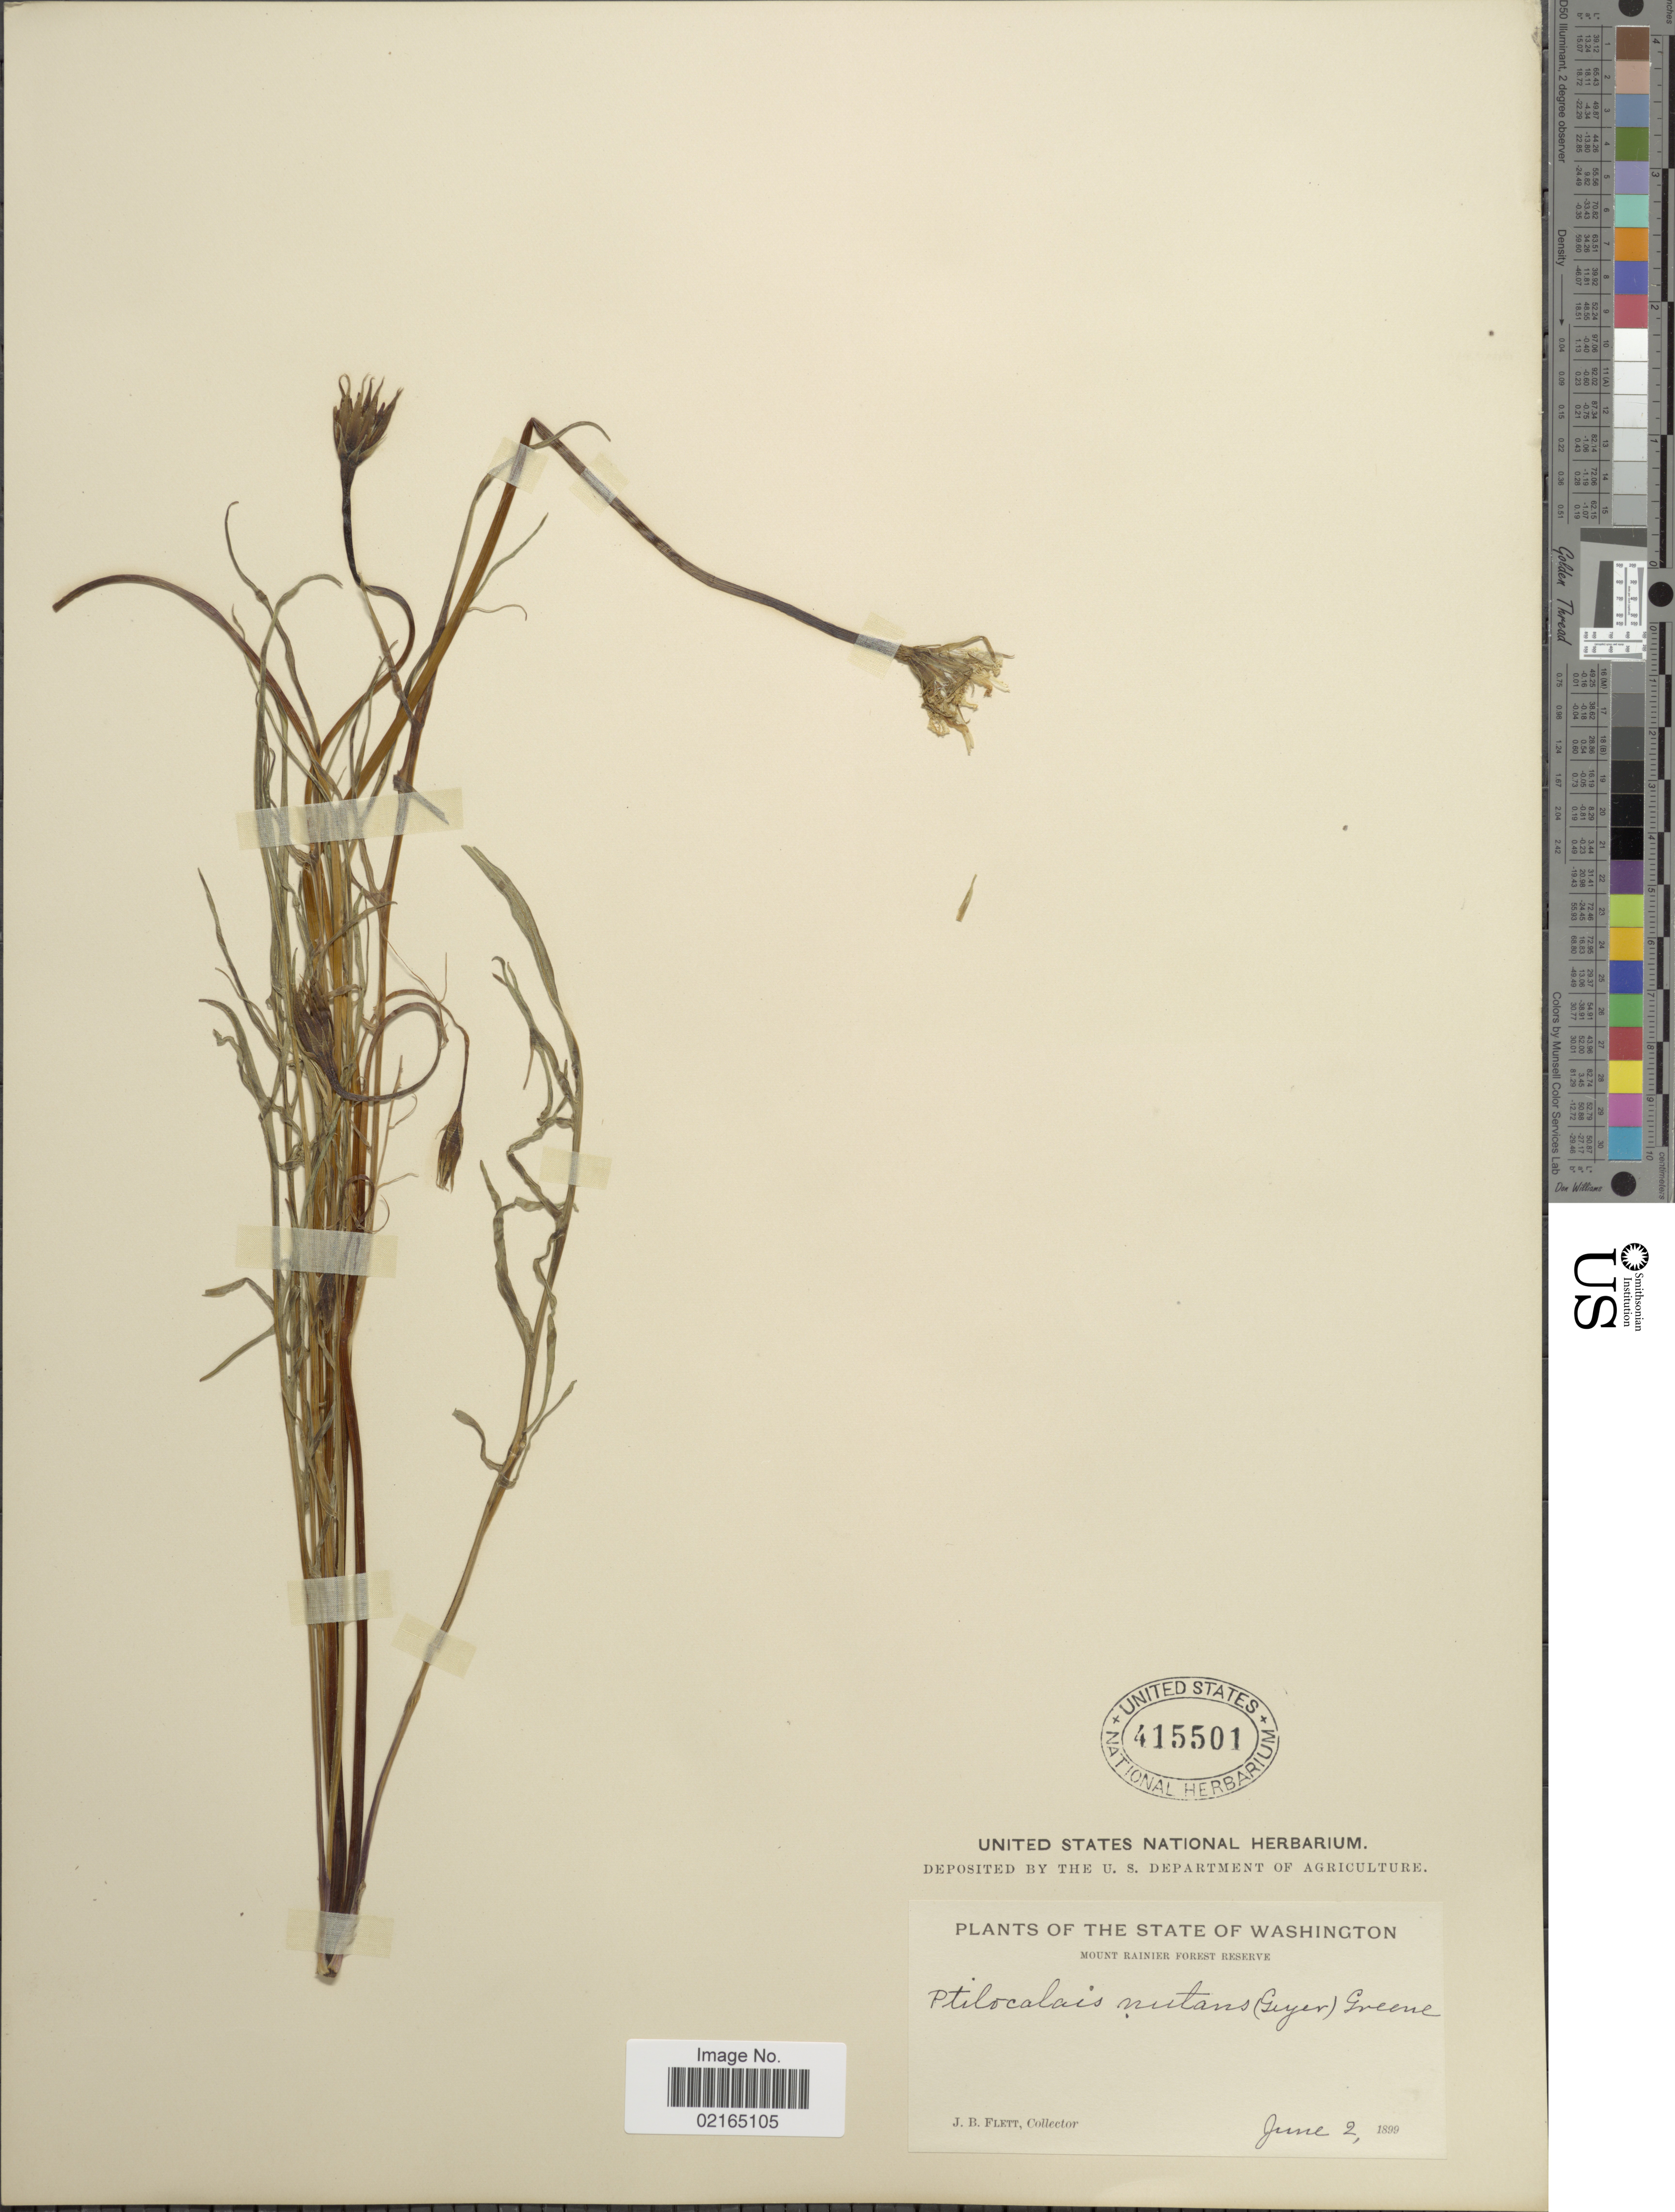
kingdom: Plantae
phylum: Tracheophyta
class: Magnoliopsida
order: Asterales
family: Asteraceae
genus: Microseris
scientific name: Microseris nutans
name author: (Hook.) Sch. Bip.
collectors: J. Flett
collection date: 1899-06-02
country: United States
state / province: Washington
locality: Mount Rainier Forest Reserve.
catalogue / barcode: US 415501